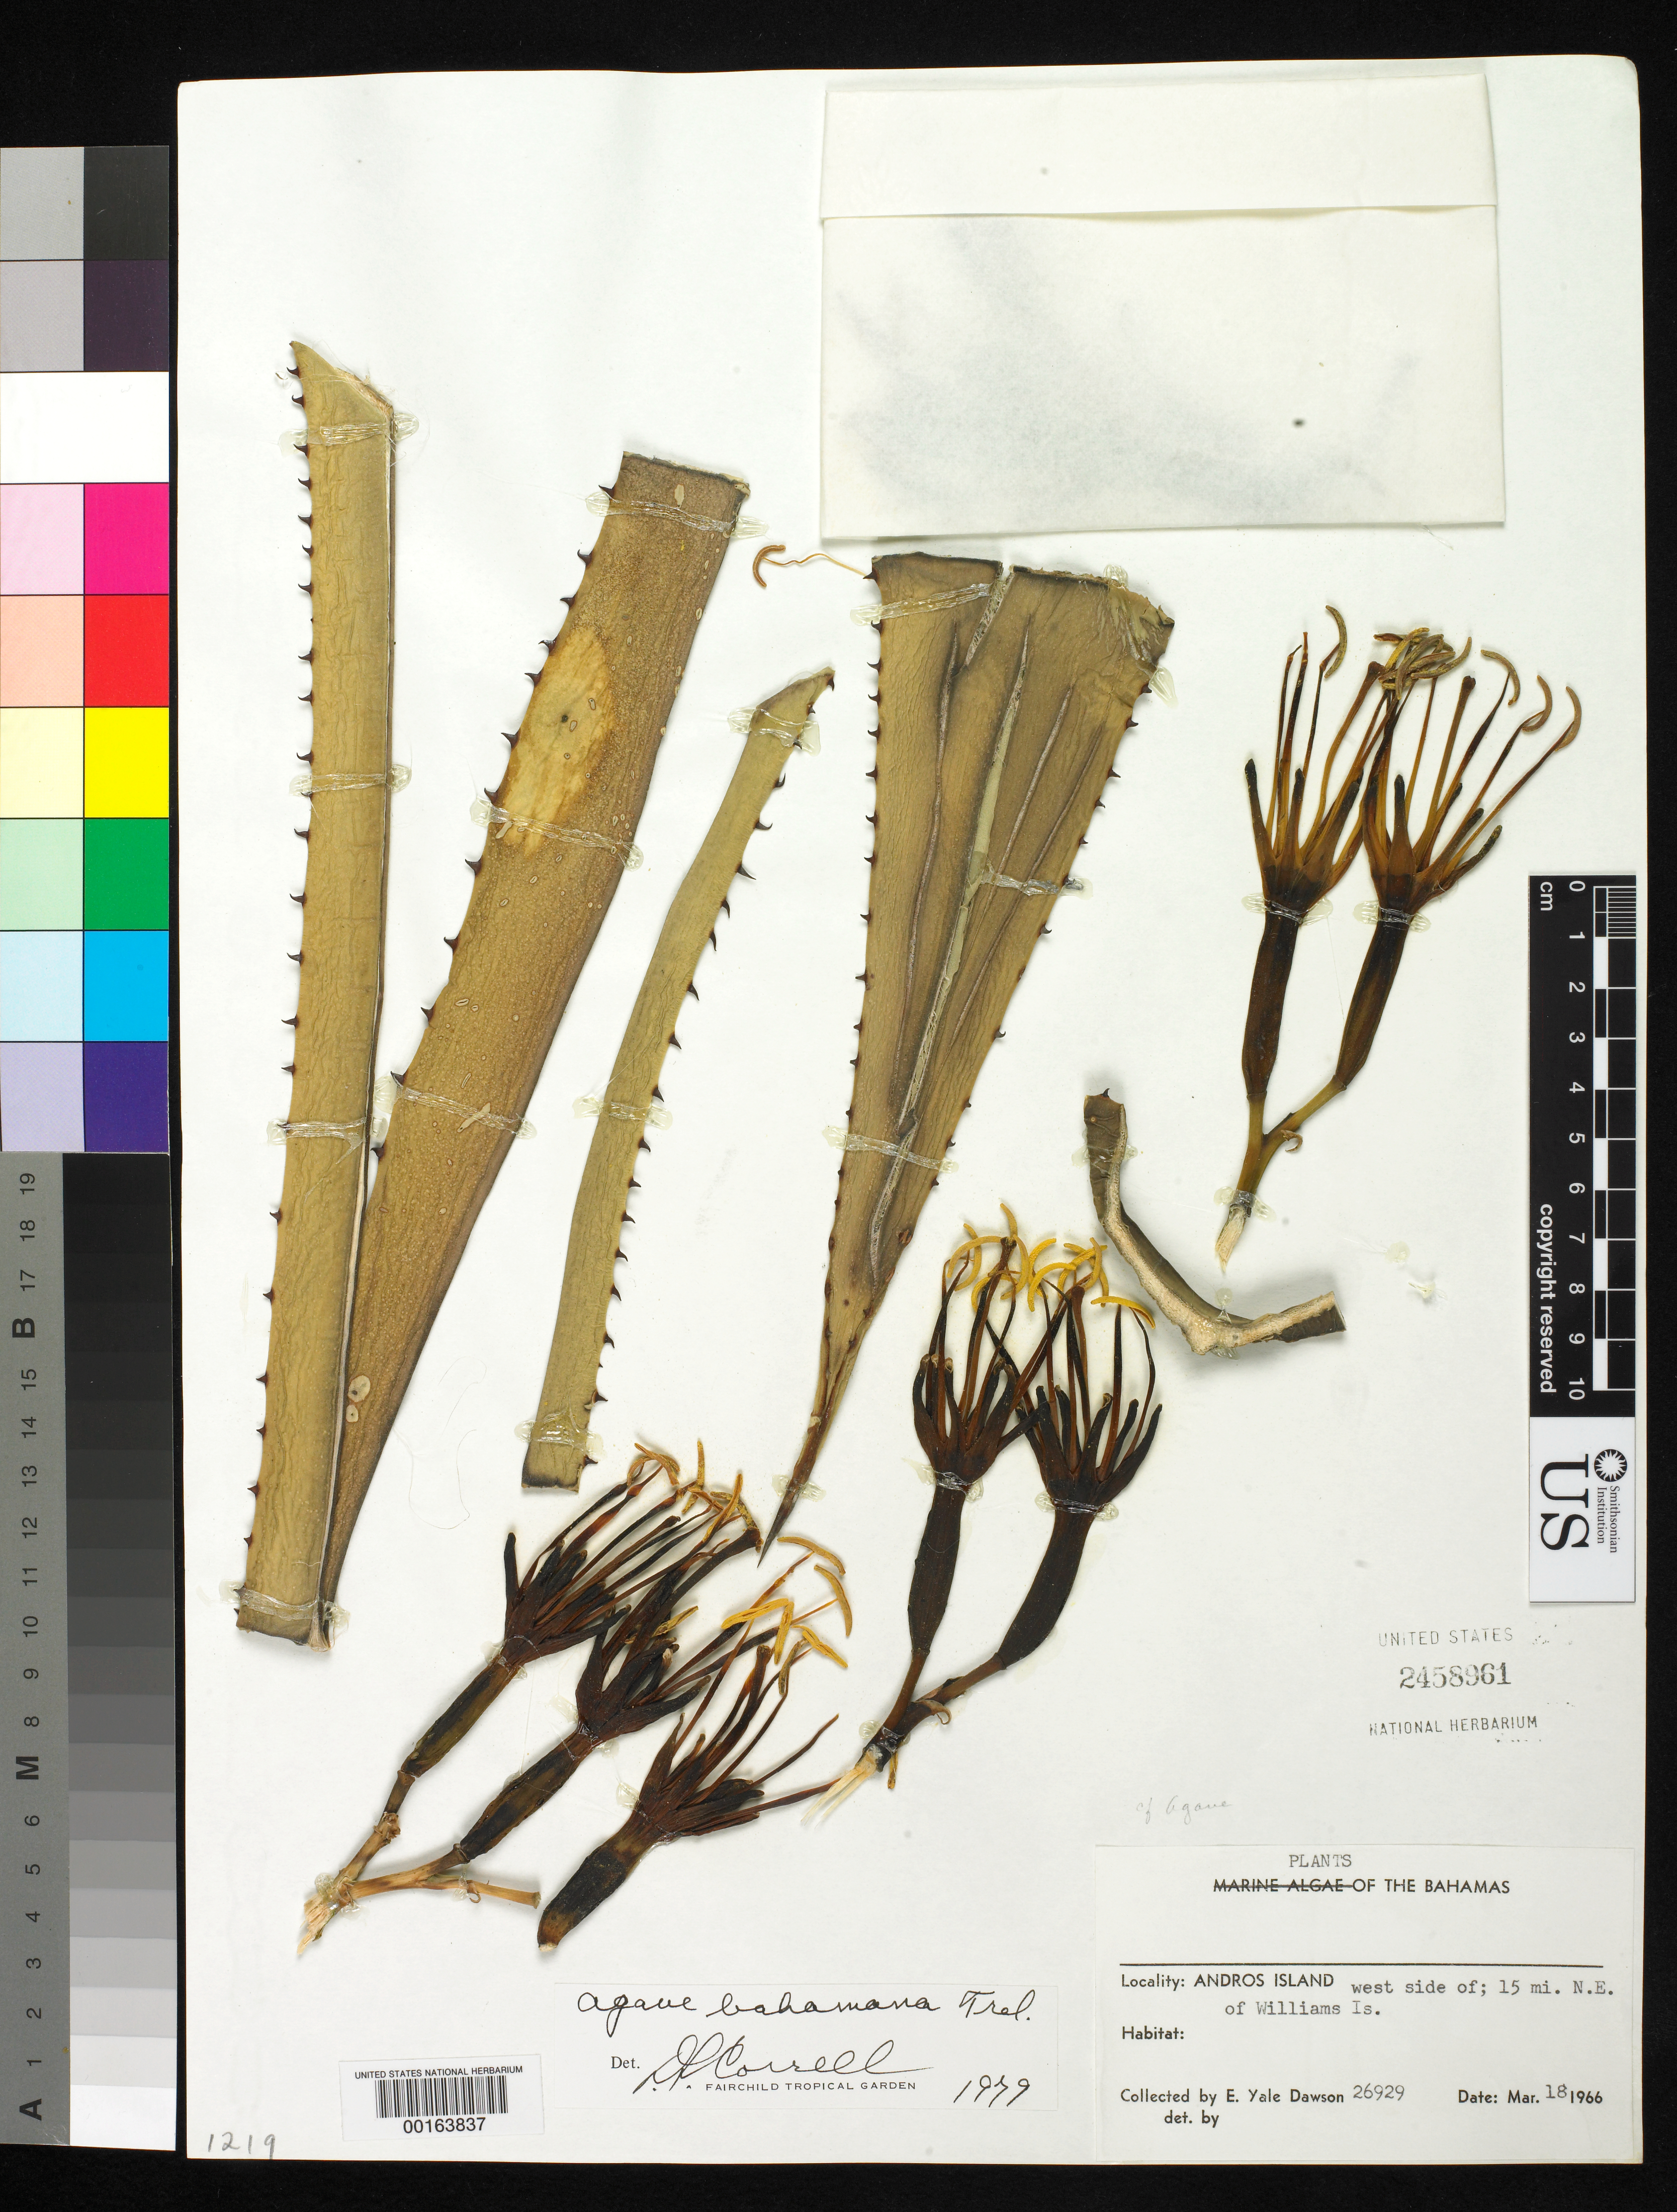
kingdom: Plantae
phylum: Tracheophyta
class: Liliopsida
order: Asparagales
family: Asparagaceae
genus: Agave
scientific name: Agave bahamana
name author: Trel.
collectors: E. Y. Dawson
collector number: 26929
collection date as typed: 18 Mar 1966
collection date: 1966-03-18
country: Bahamas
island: Andros Island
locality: W side of; 15 mi ne of williams i.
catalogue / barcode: US 2458961